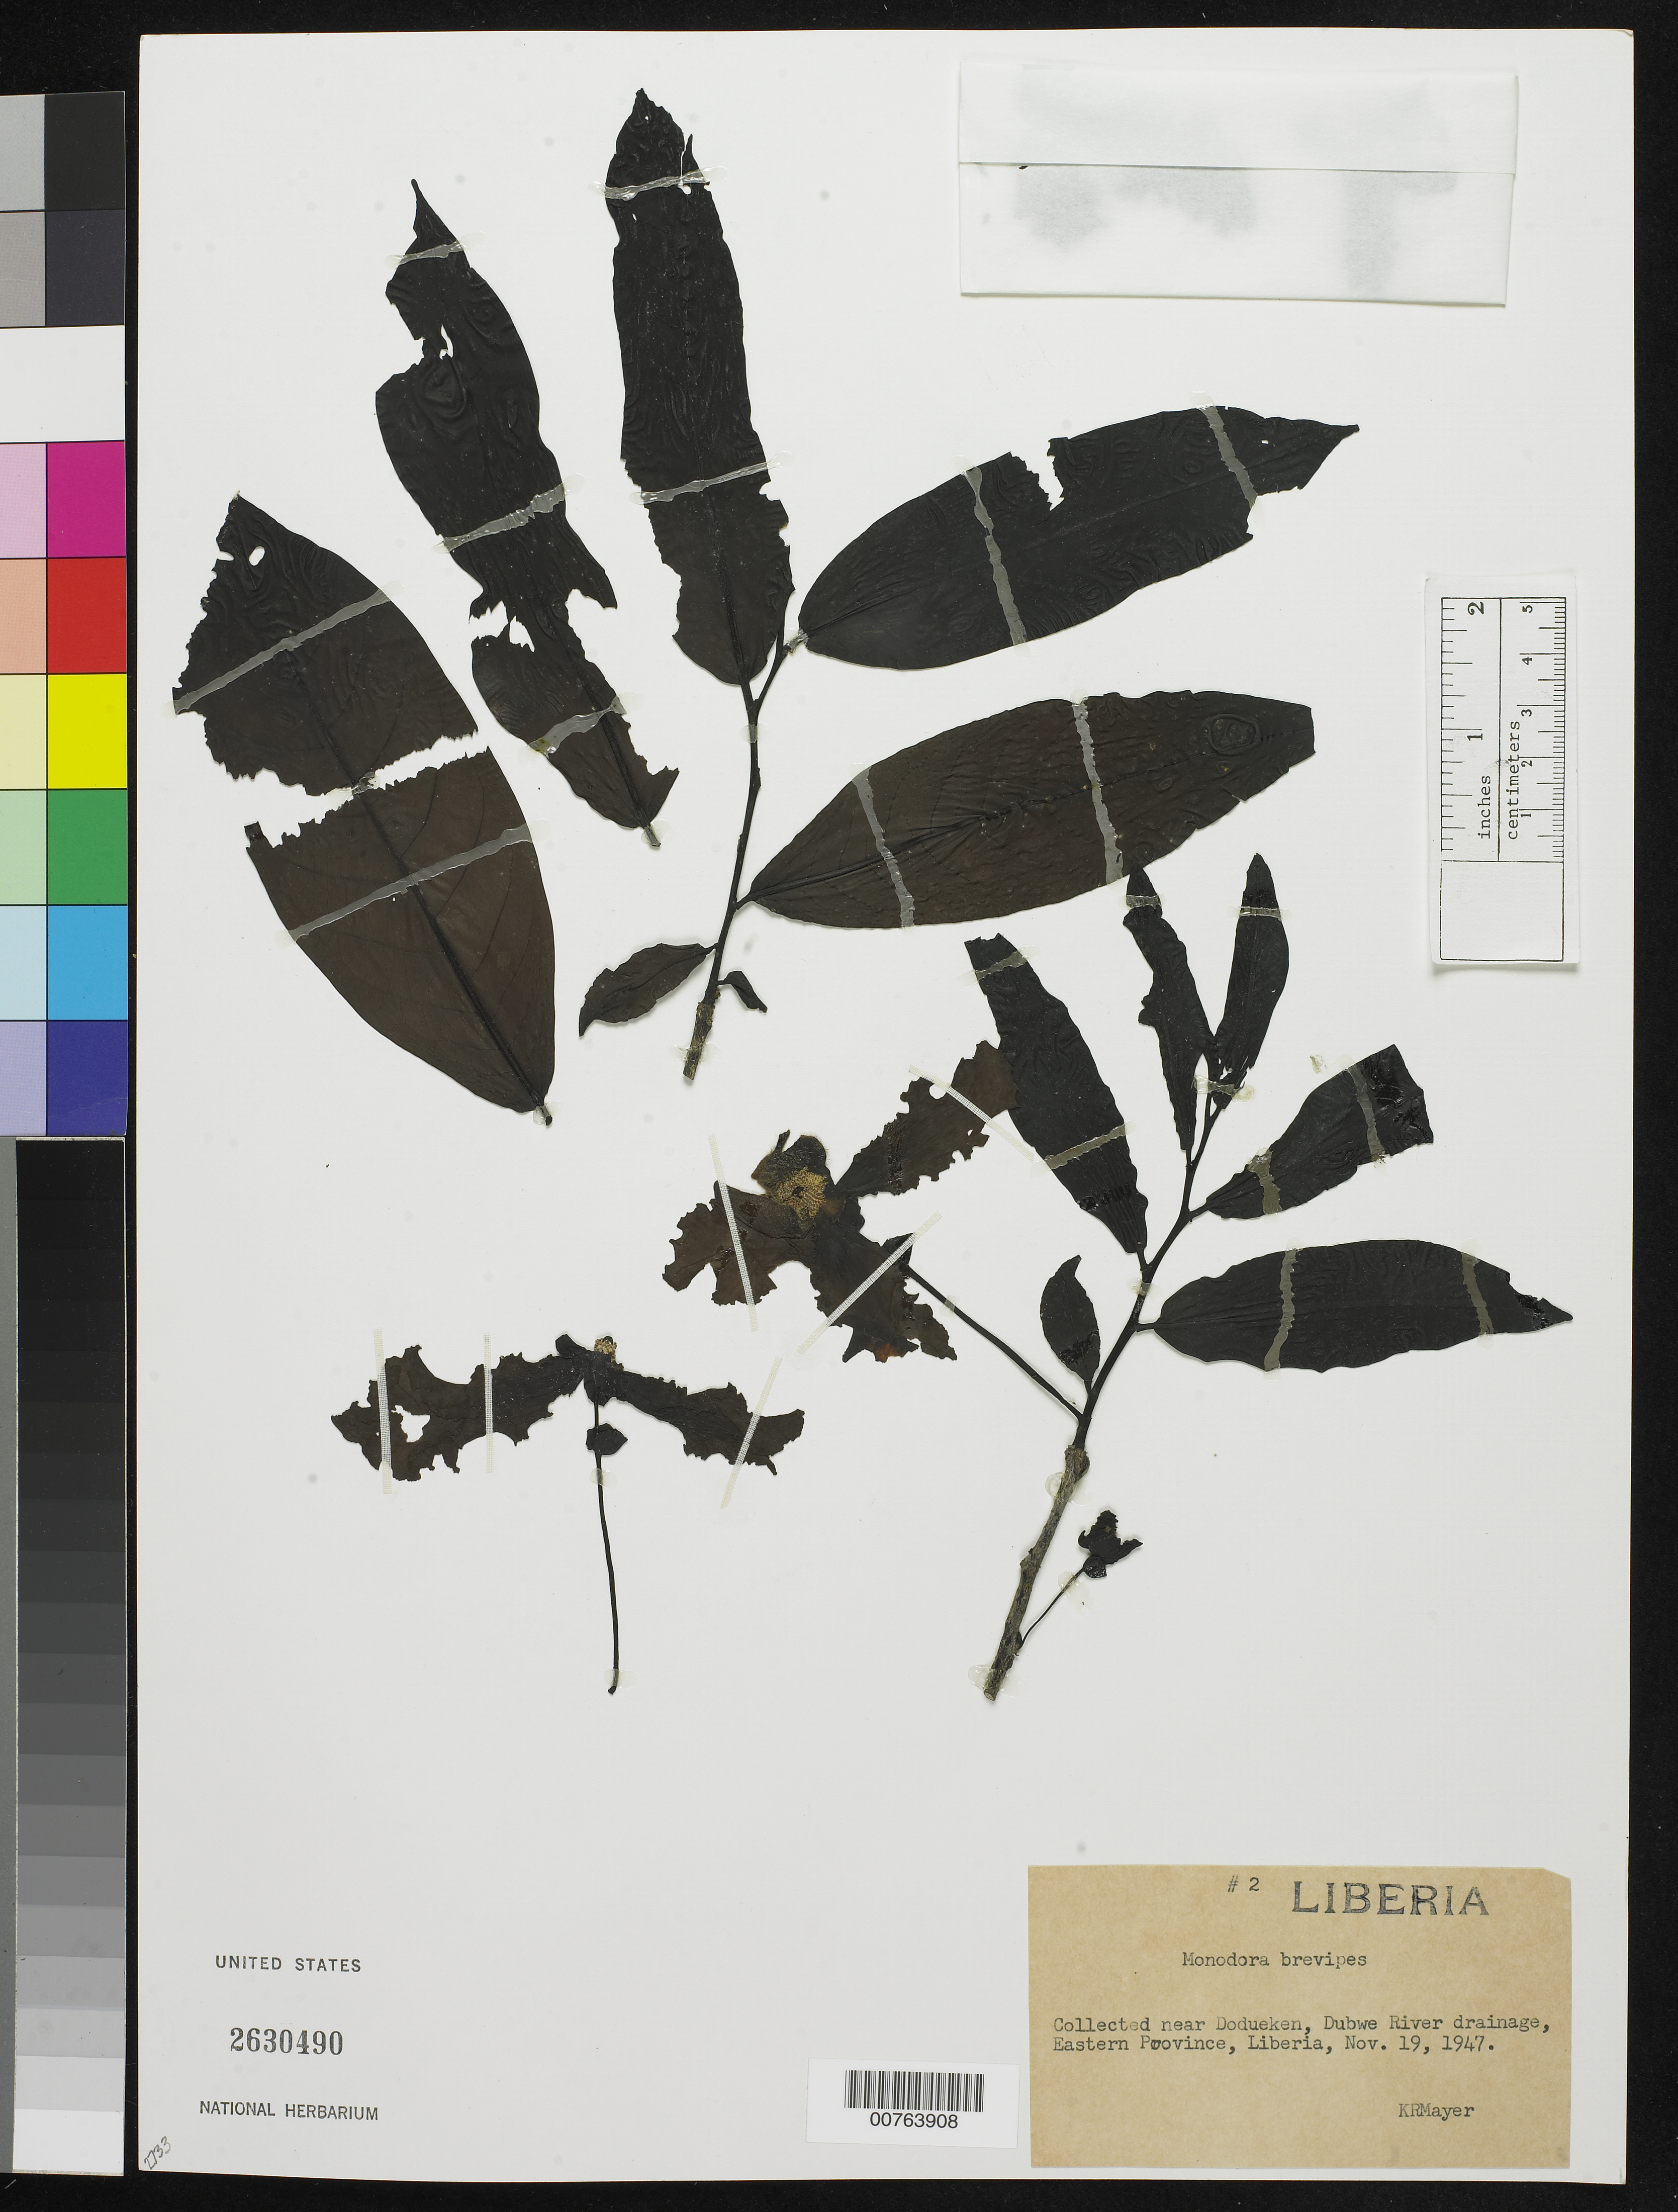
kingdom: Plantae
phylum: Tracheophyta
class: Magnoliopsida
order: Magnoliales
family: Annonaceae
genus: Monodora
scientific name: Monodora brevipes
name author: Benth.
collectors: K. R. Mayer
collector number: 2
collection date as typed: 19 Nov 1947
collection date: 1947-11-19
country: Liberia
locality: Eastern Province: Dubwe River drainage, near Dodueken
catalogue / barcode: US 2630490